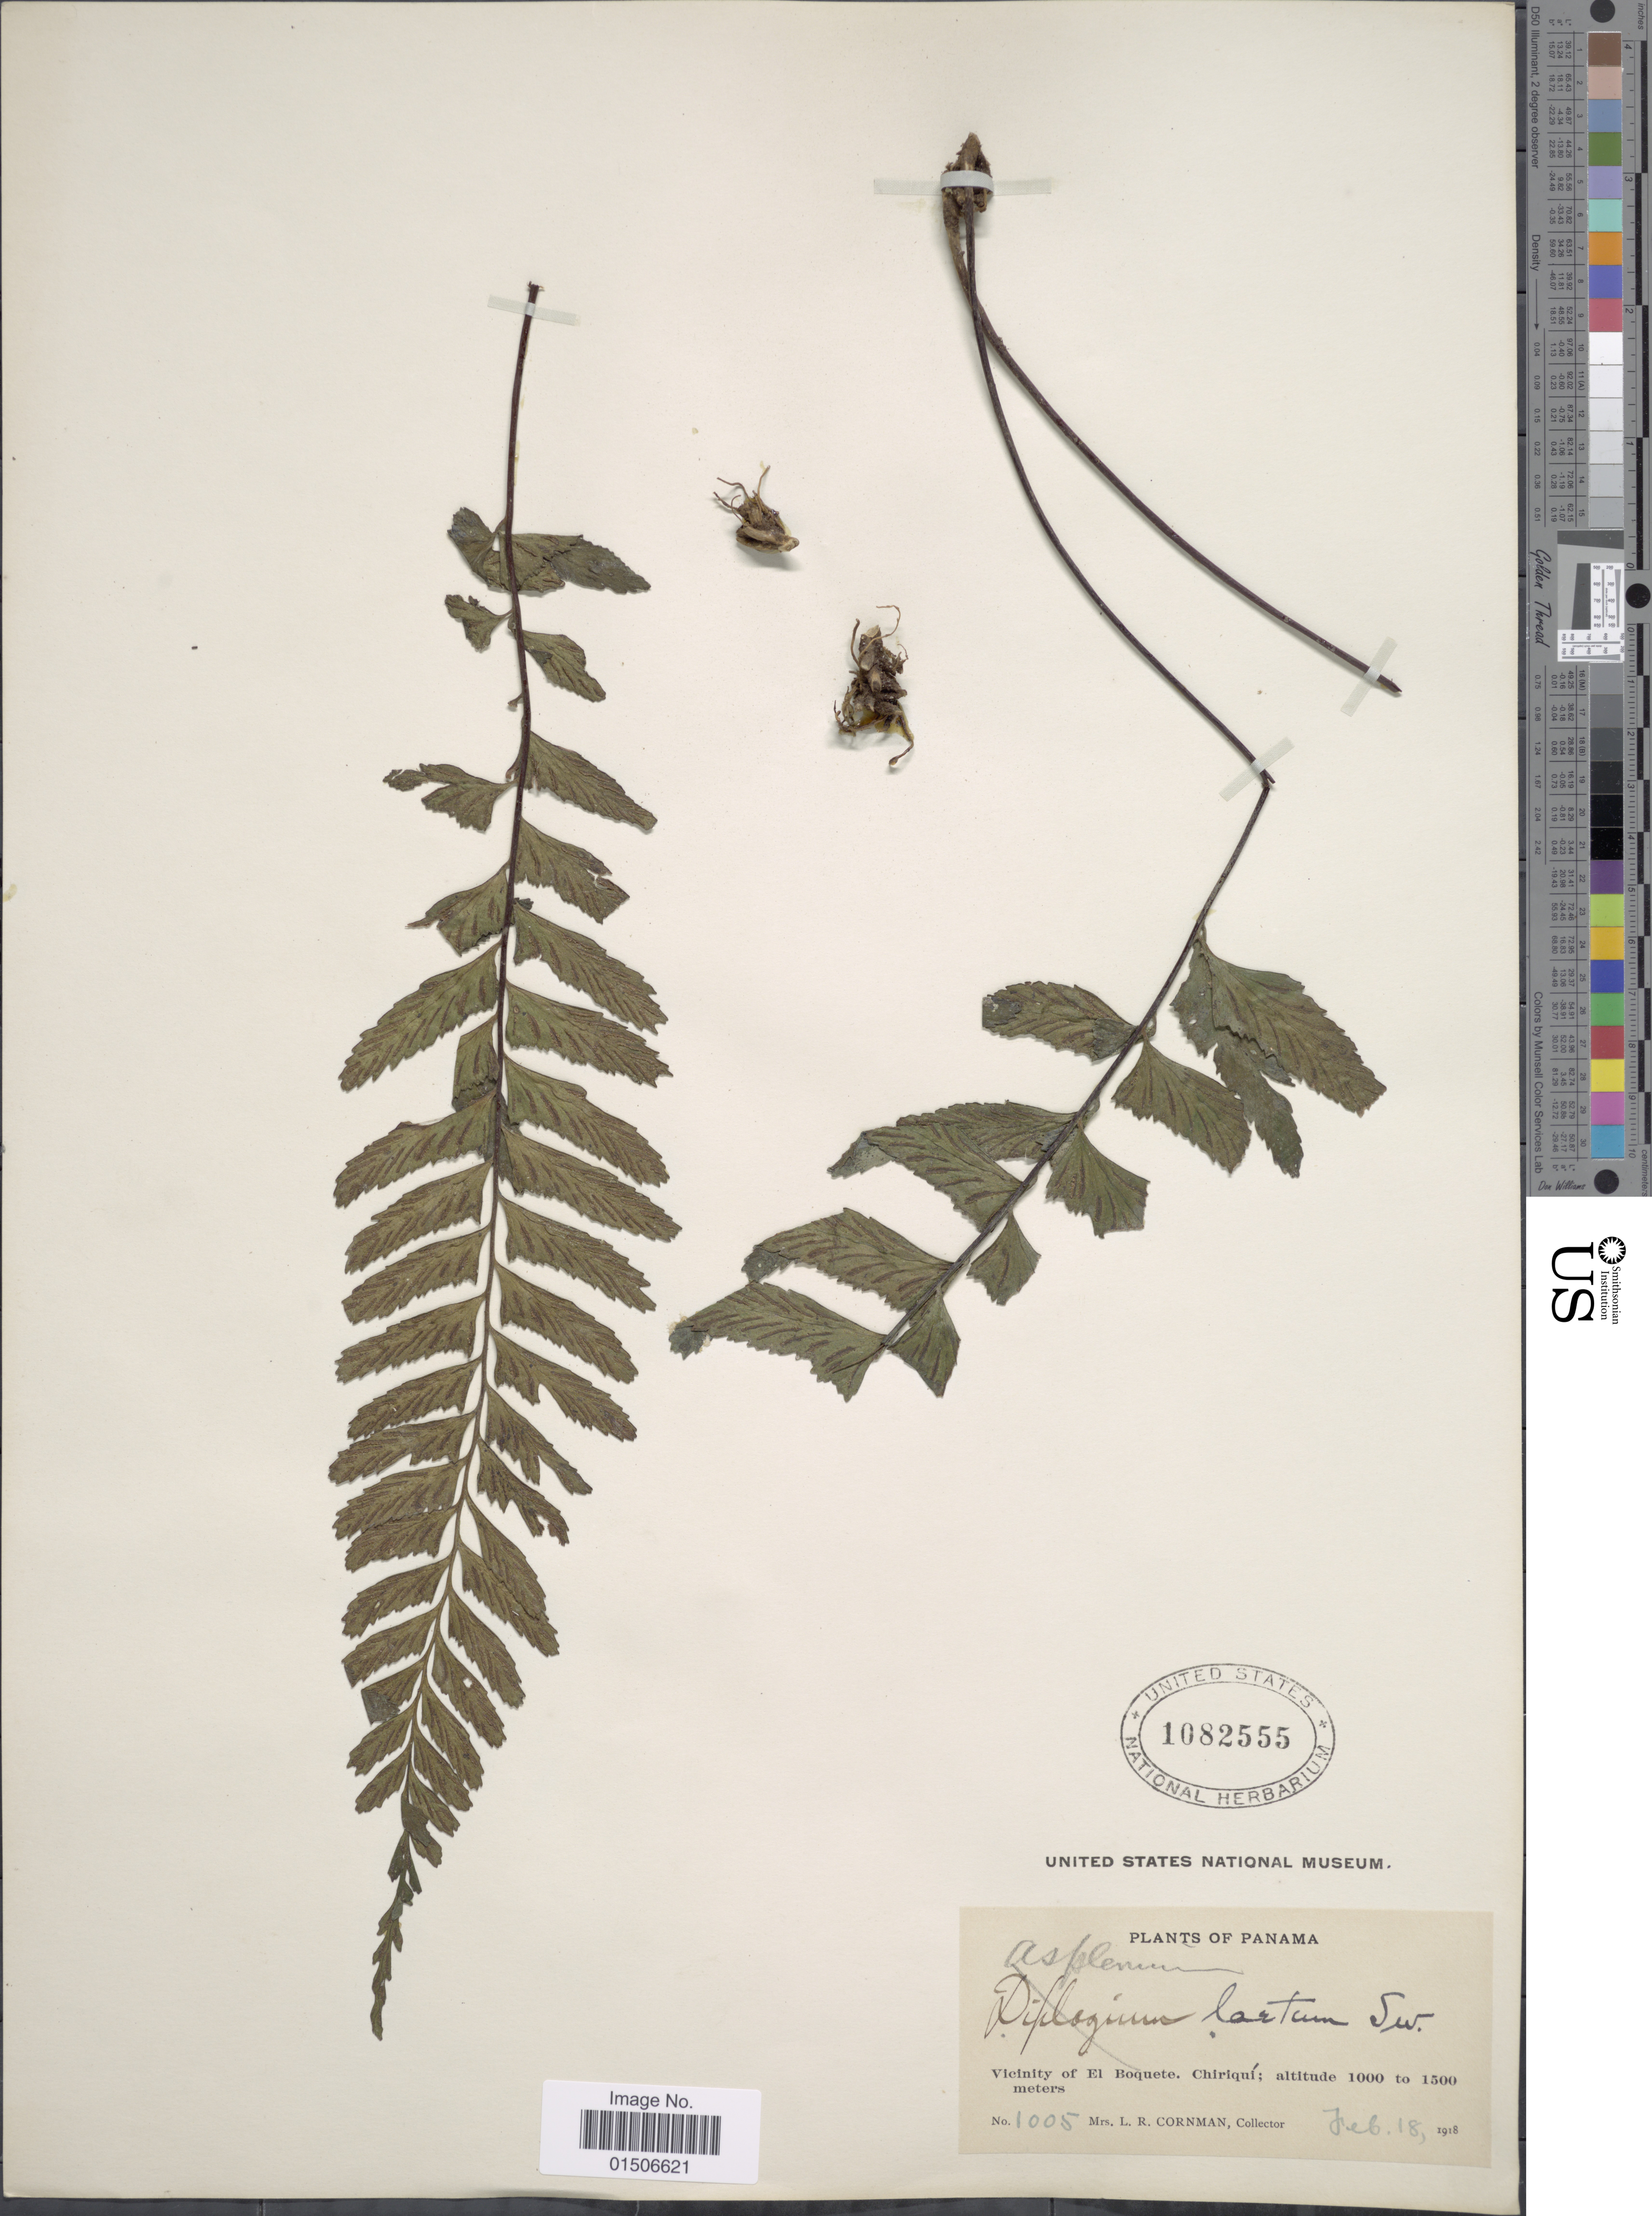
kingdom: Plantae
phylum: Tracheophyta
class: Polypodiopsida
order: Polypodiales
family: Aspleniaceae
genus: Asplenium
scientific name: Asplenium laetum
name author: Sw.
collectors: L. Cornman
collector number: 1005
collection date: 1918-02-18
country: Panama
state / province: Chiriqui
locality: Vicinity of EL Boquete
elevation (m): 1000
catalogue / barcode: US 1082555